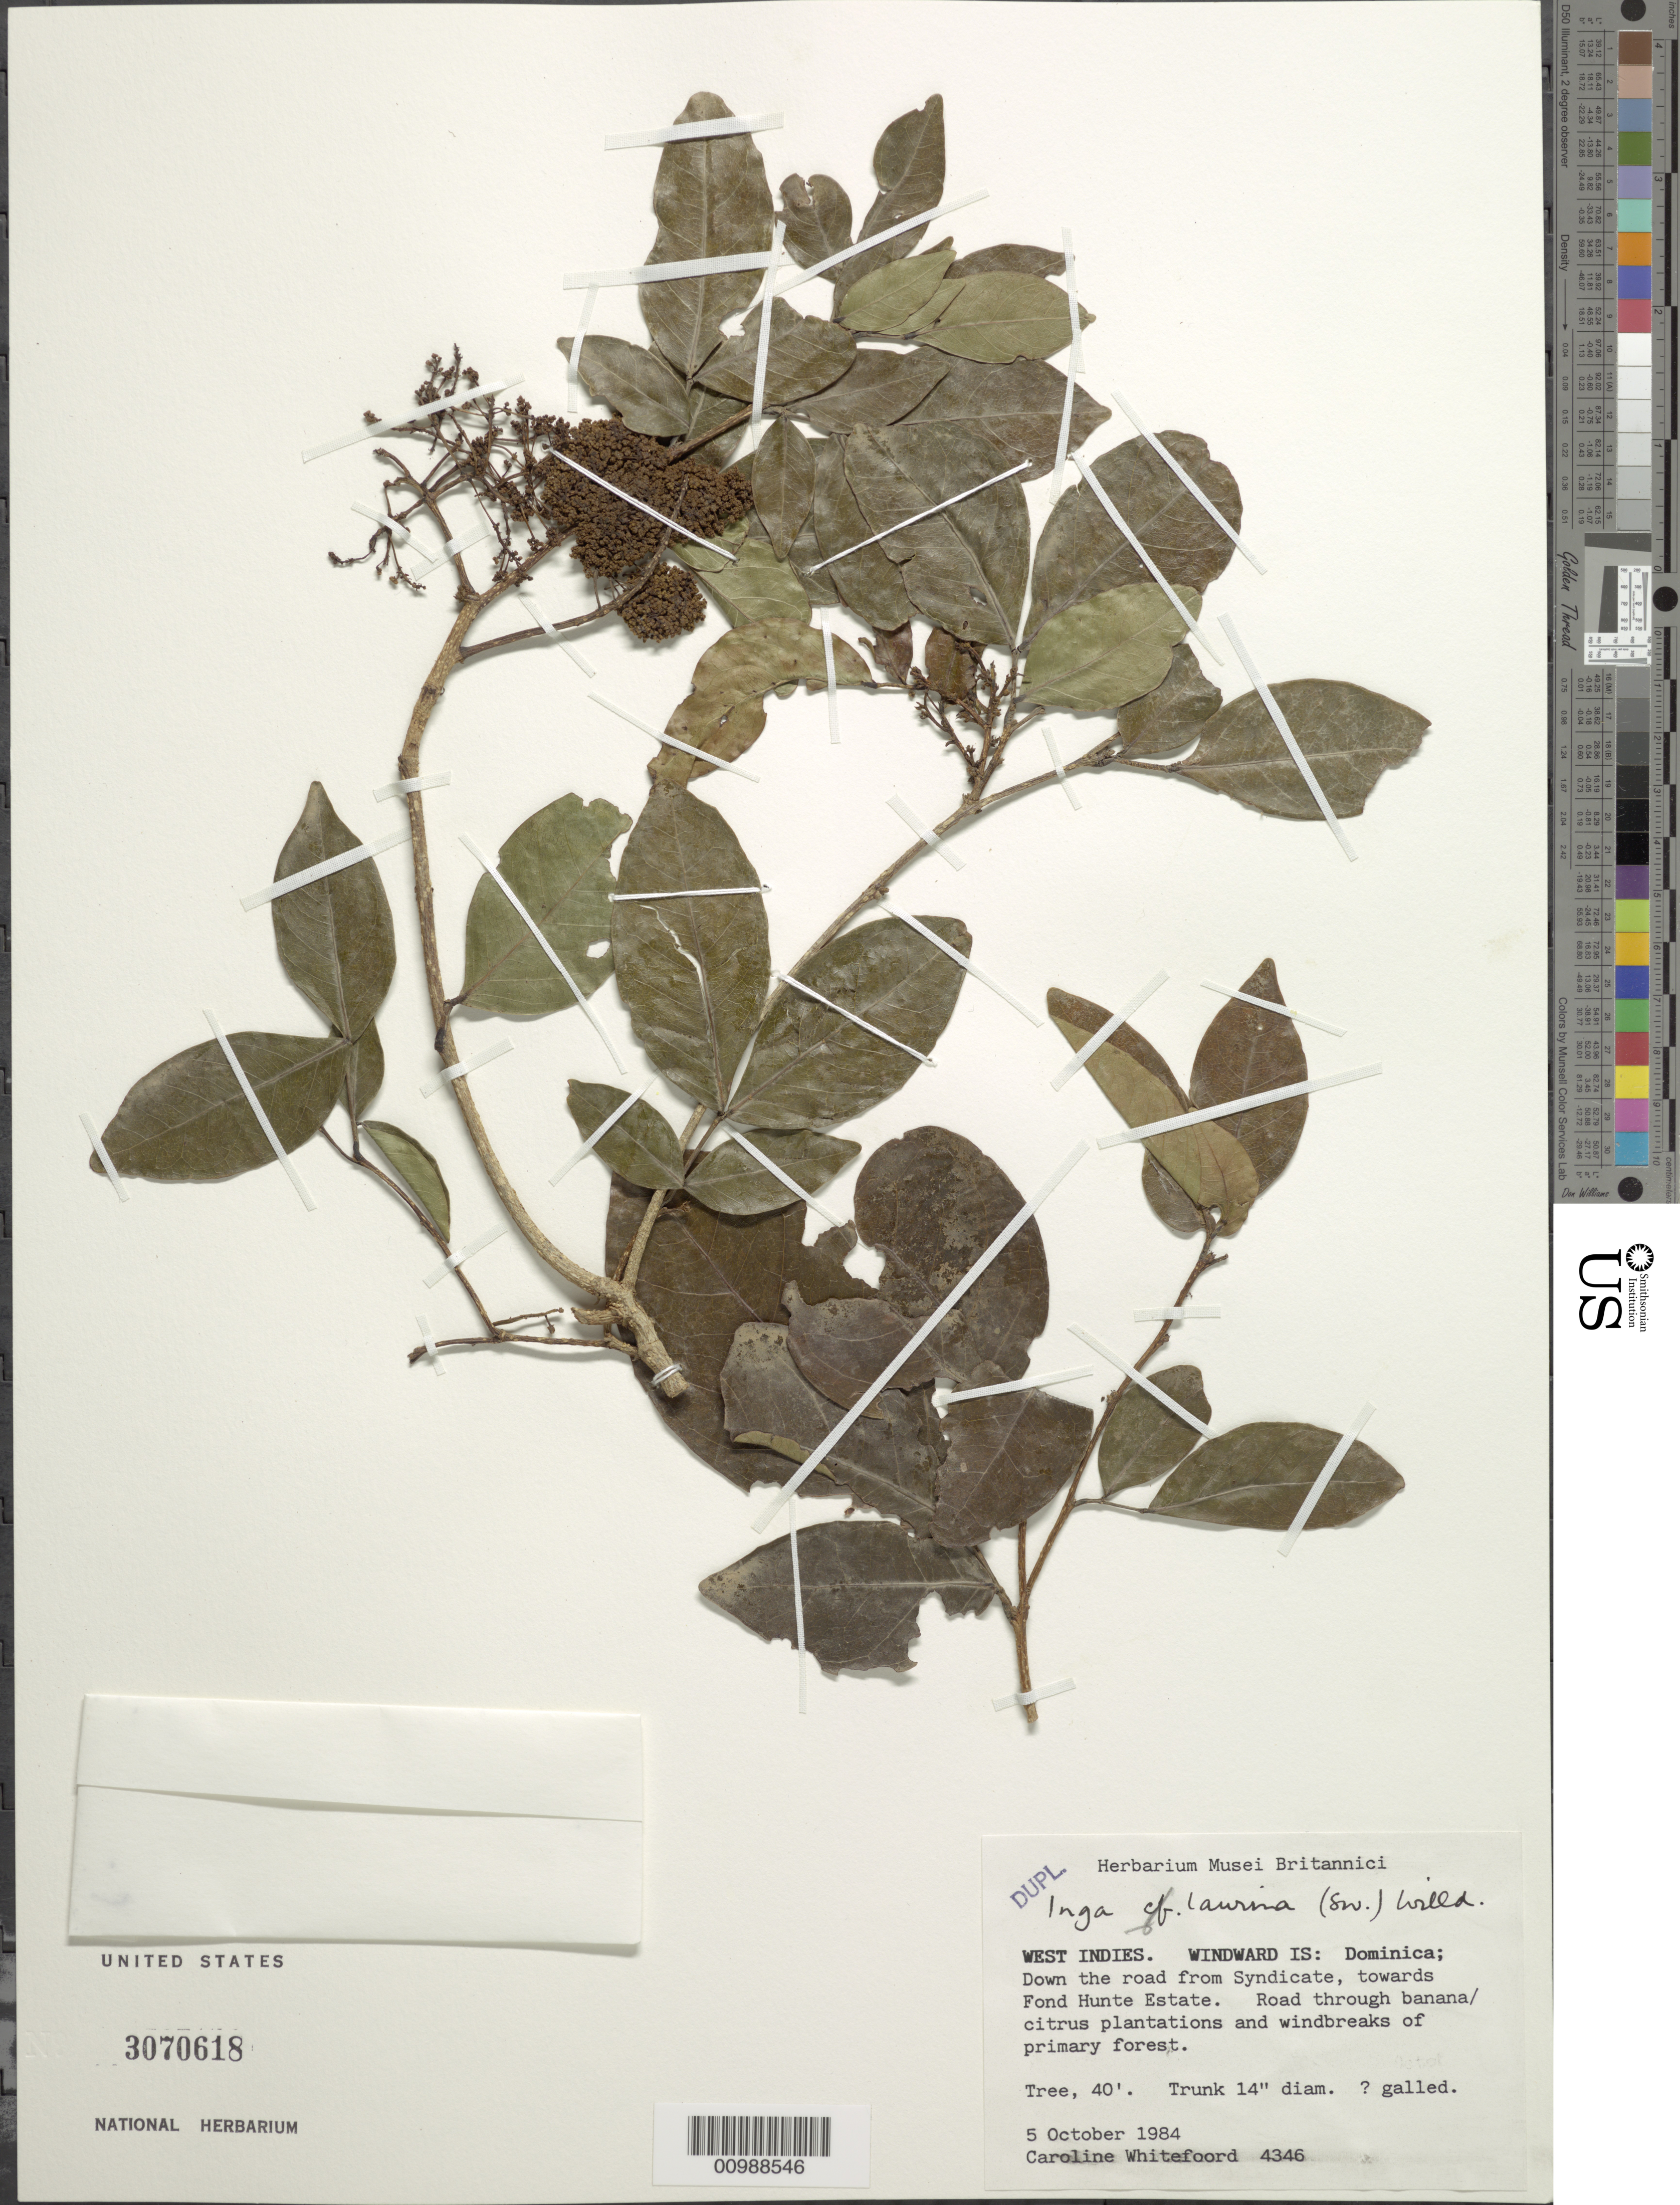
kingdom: Plantae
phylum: Tracheophyta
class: Magnoliopsida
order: Fabales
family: Fabaceae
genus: Inga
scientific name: Inga laurina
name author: (Sw.) Willd.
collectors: C. Whitefoord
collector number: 4346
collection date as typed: Oct 1984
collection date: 1984-10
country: Dominica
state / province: St. Peter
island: Dominica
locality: Down the road from Syndicate, towards Fond Hunte Estate.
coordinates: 0 N, 0 E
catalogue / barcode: US 3070618